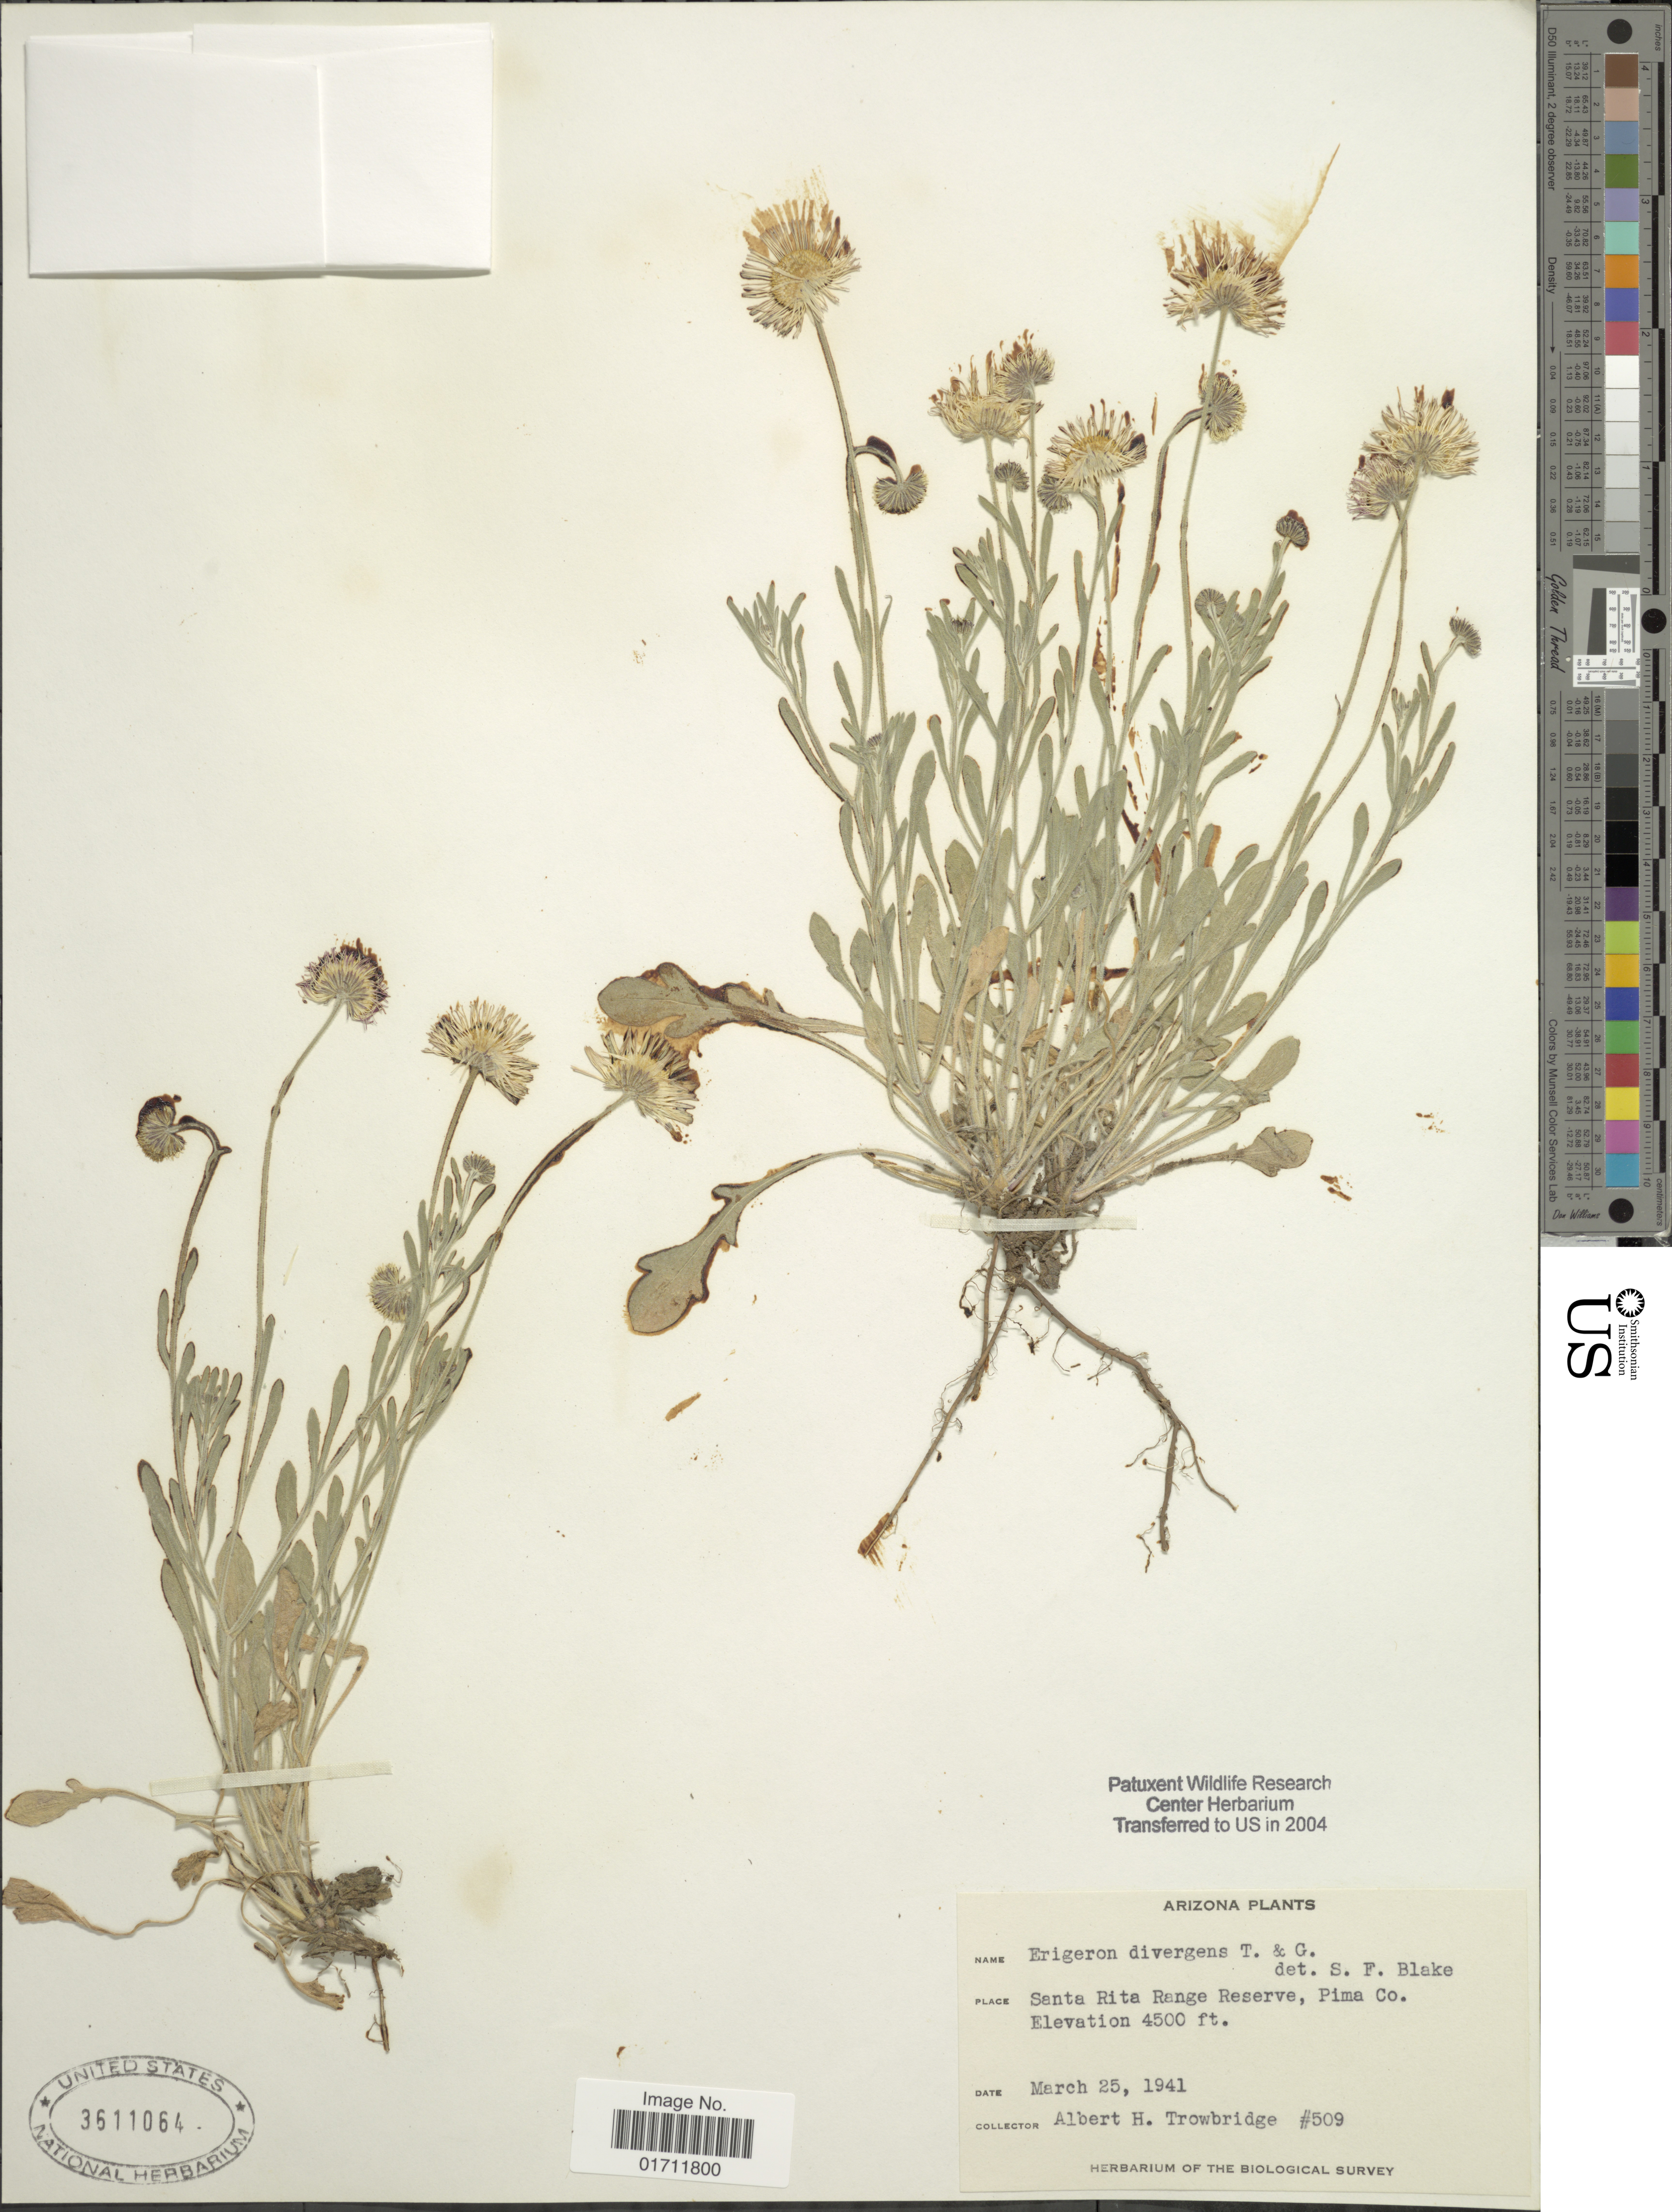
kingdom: Plantae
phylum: Tracheophyta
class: Magnoliopsida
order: Asterales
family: Asteraceae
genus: Erigeron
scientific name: Erigeron divergens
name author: Torr. & A. Gray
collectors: A. H. Trowbridge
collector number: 509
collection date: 1941-03-25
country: United States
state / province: Arizona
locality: Santa Rita Range Reserve, Pima Co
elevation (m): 1372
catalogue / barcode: US 3611064